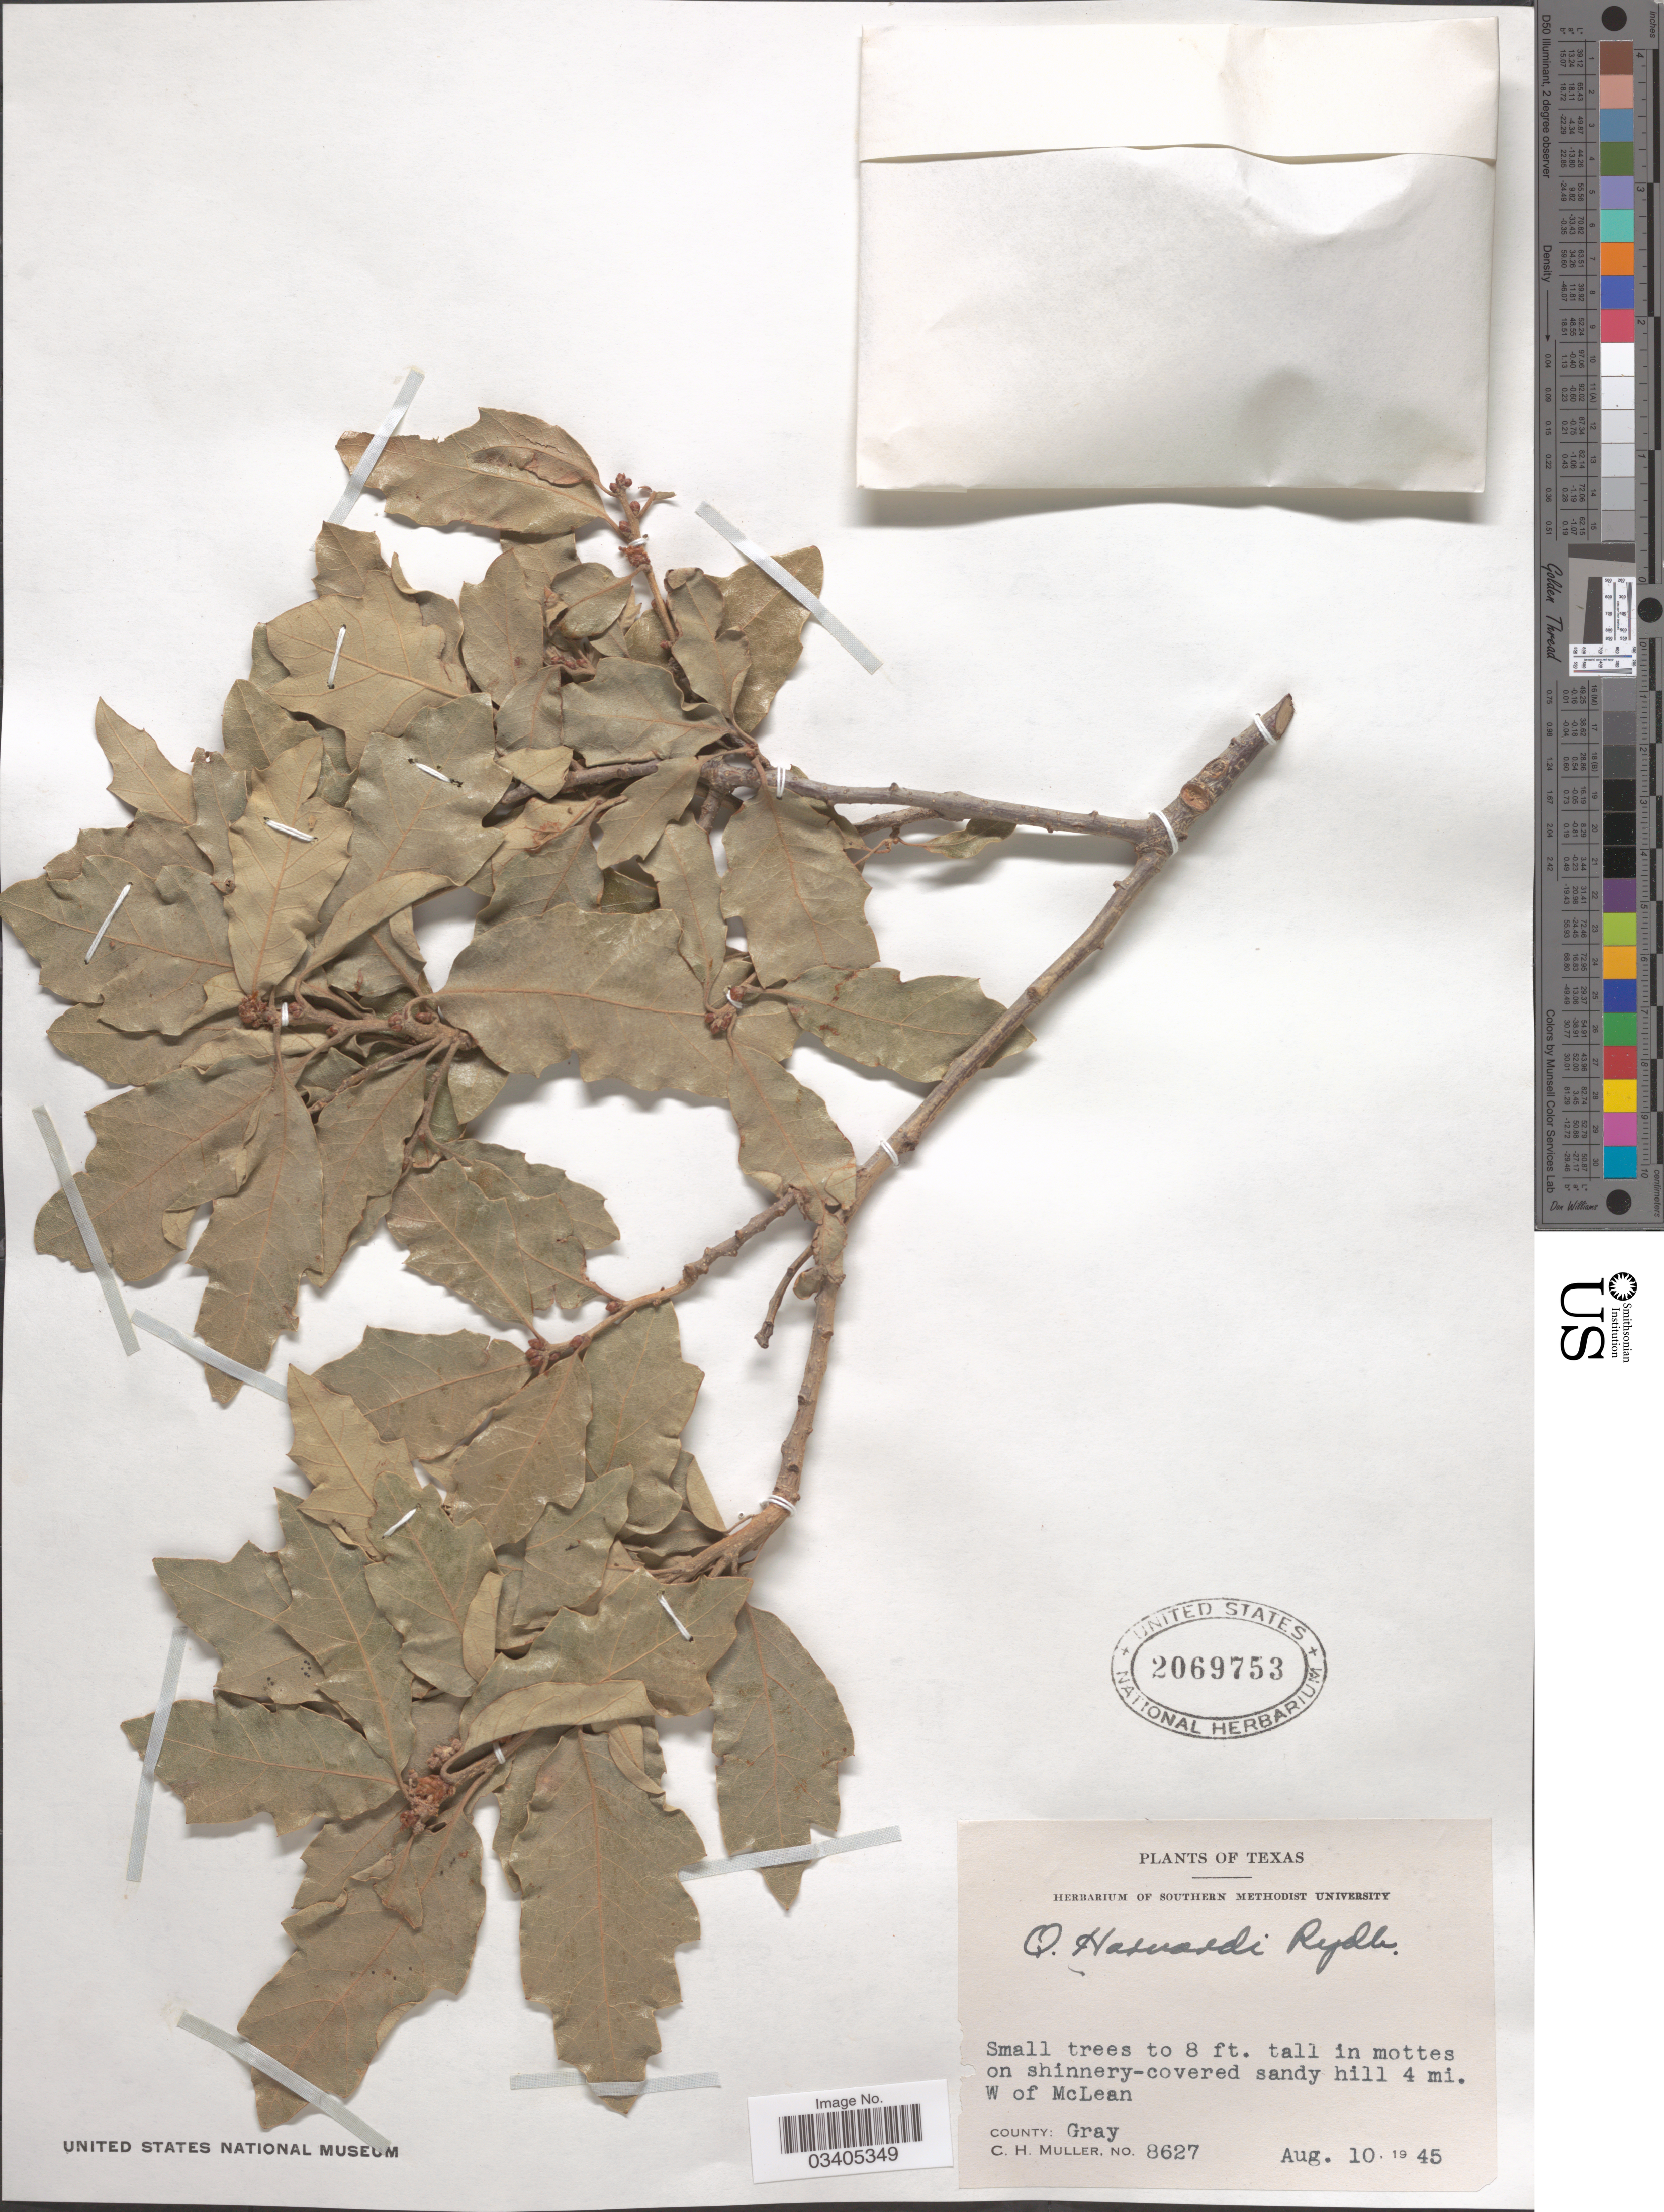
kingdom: Plantae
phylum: Tracheophyta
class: Magnoliopsida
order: Fagales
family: Fagaceae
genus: Quercus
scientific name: Quercus havardii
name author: Rydb.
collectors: C. H. Mueller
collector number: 8627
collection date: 1945-08-10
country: United States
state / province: Texas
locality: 4 mi. W of McLean. County: Gray.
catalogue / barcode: US 2069753